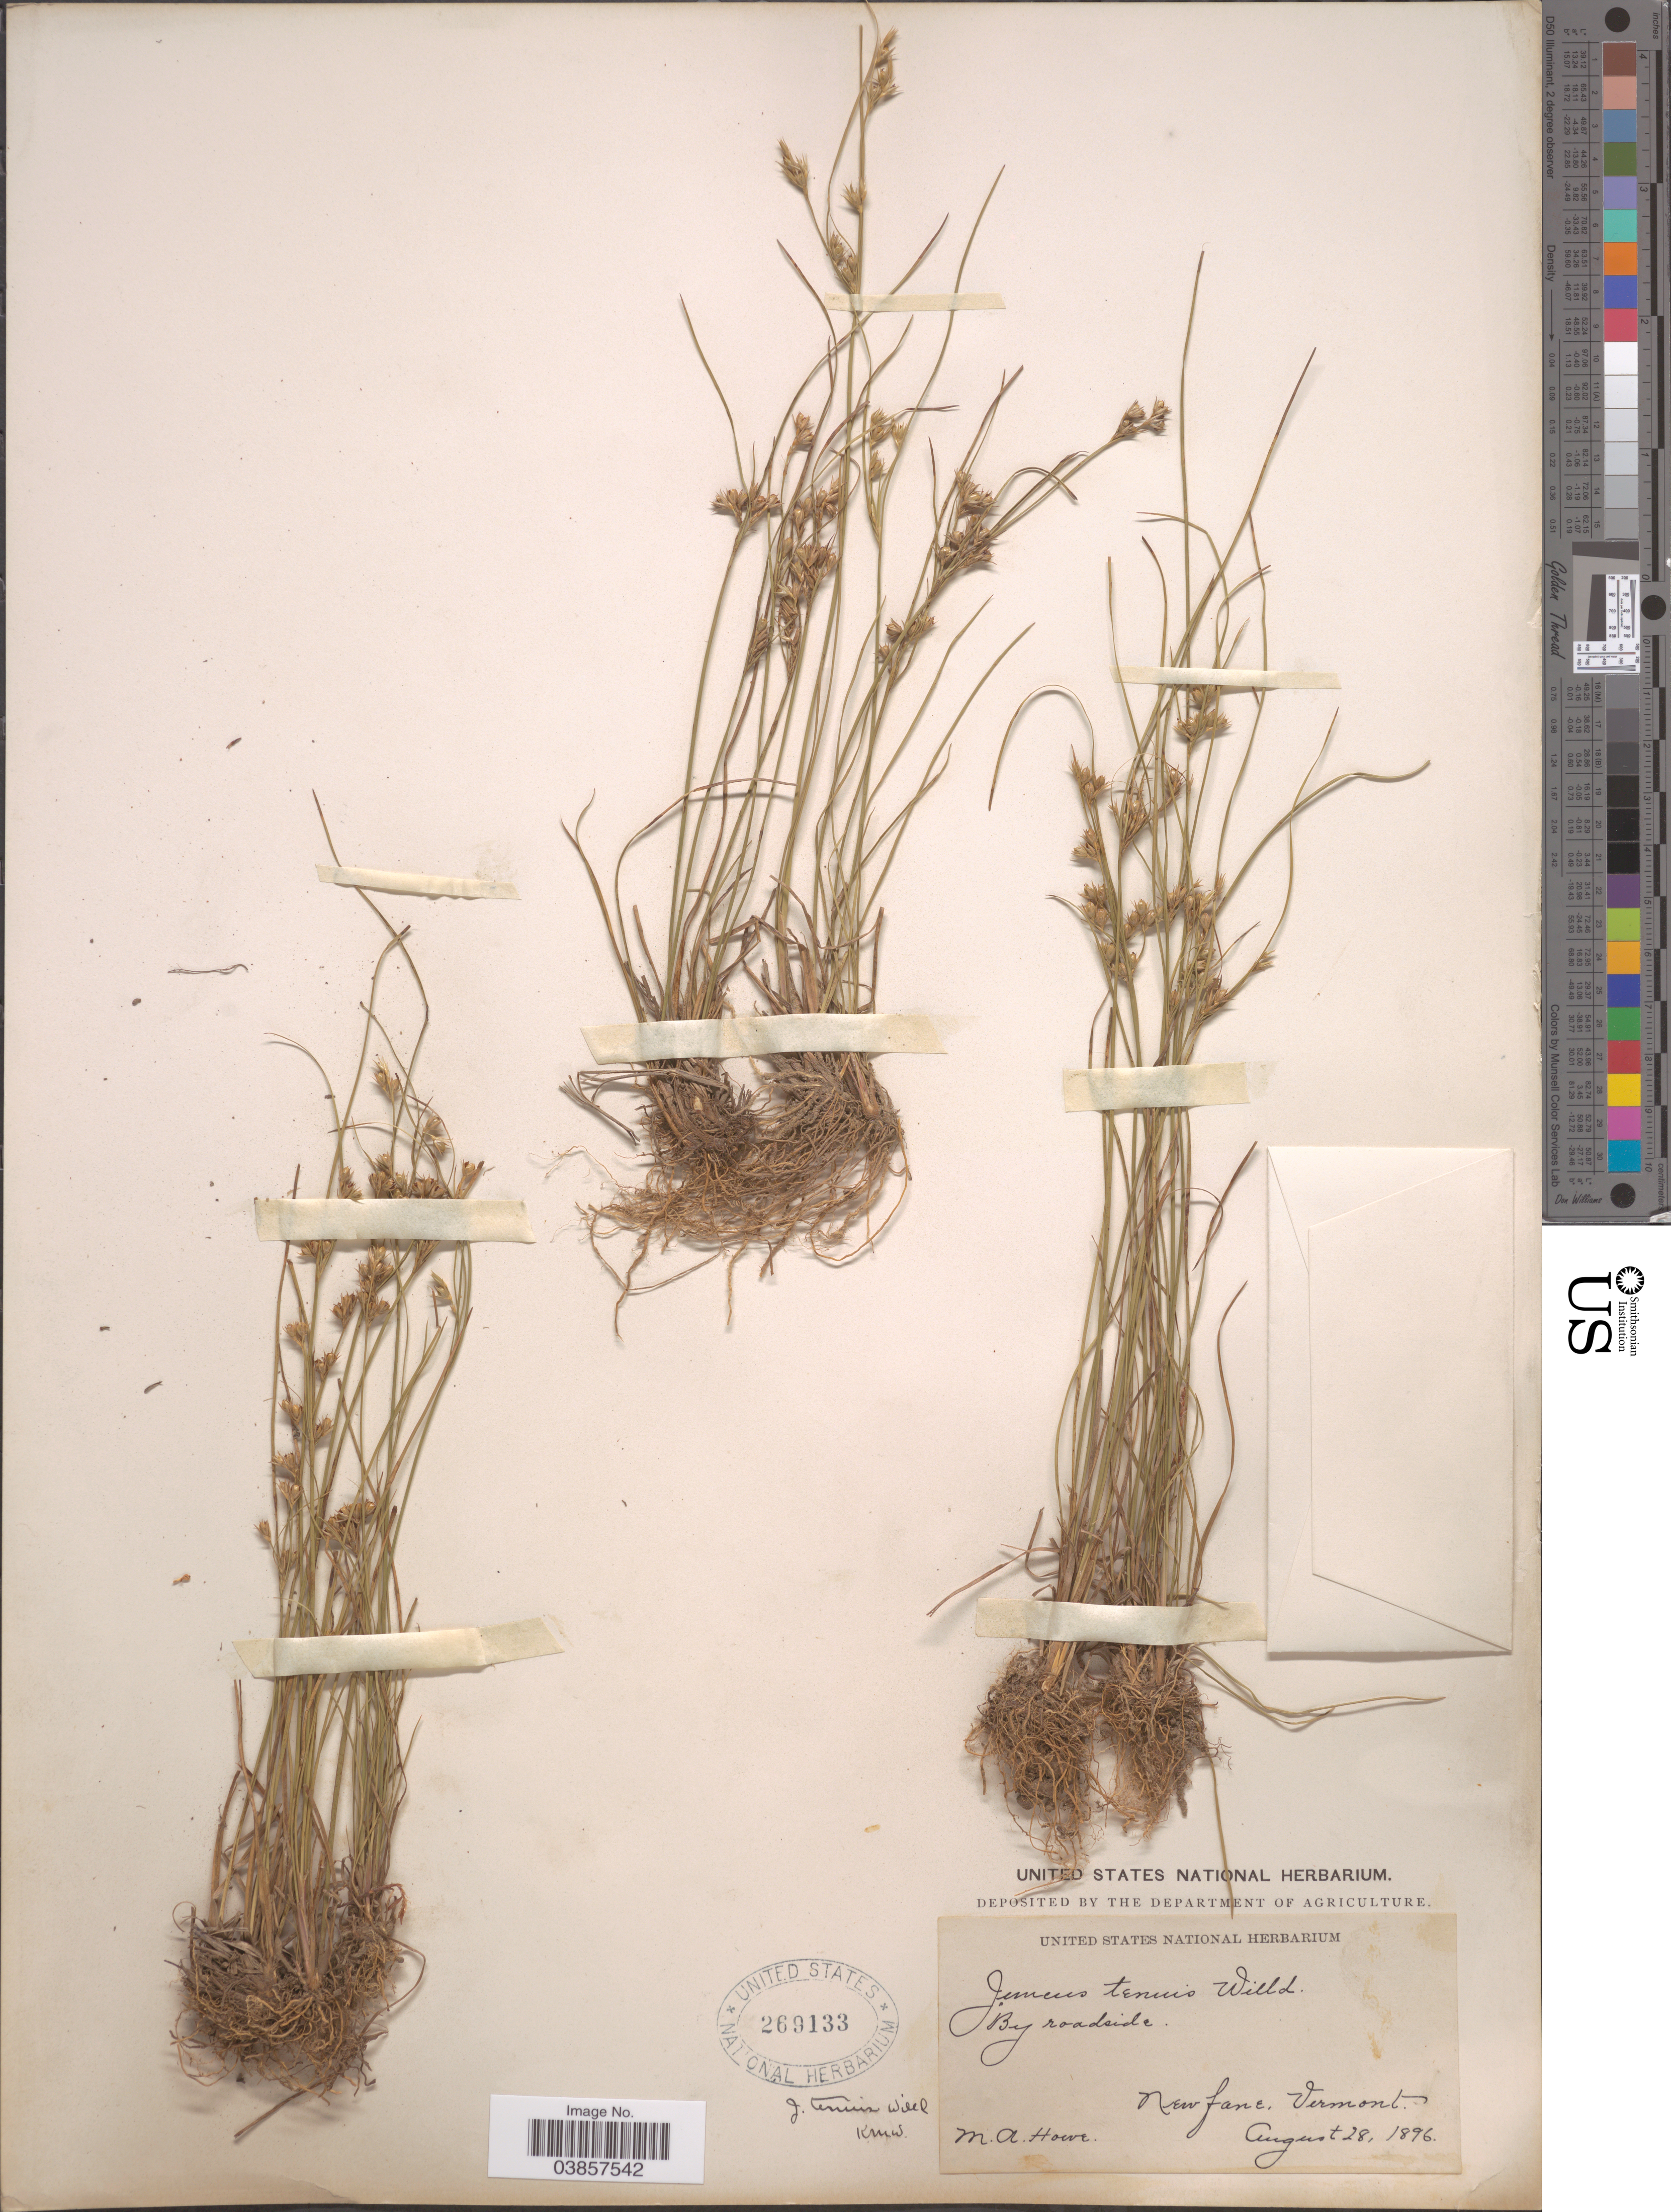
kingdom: Plantae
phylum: Tracheophyta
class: Liliopsida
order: Poales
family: Juncaceae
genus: Juncus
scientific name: Juncus tenuis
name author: Willd.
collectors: M. A. Howe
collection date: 1896-08-28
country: United States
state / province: Vermont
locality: Newfane.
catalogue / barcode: US 269133